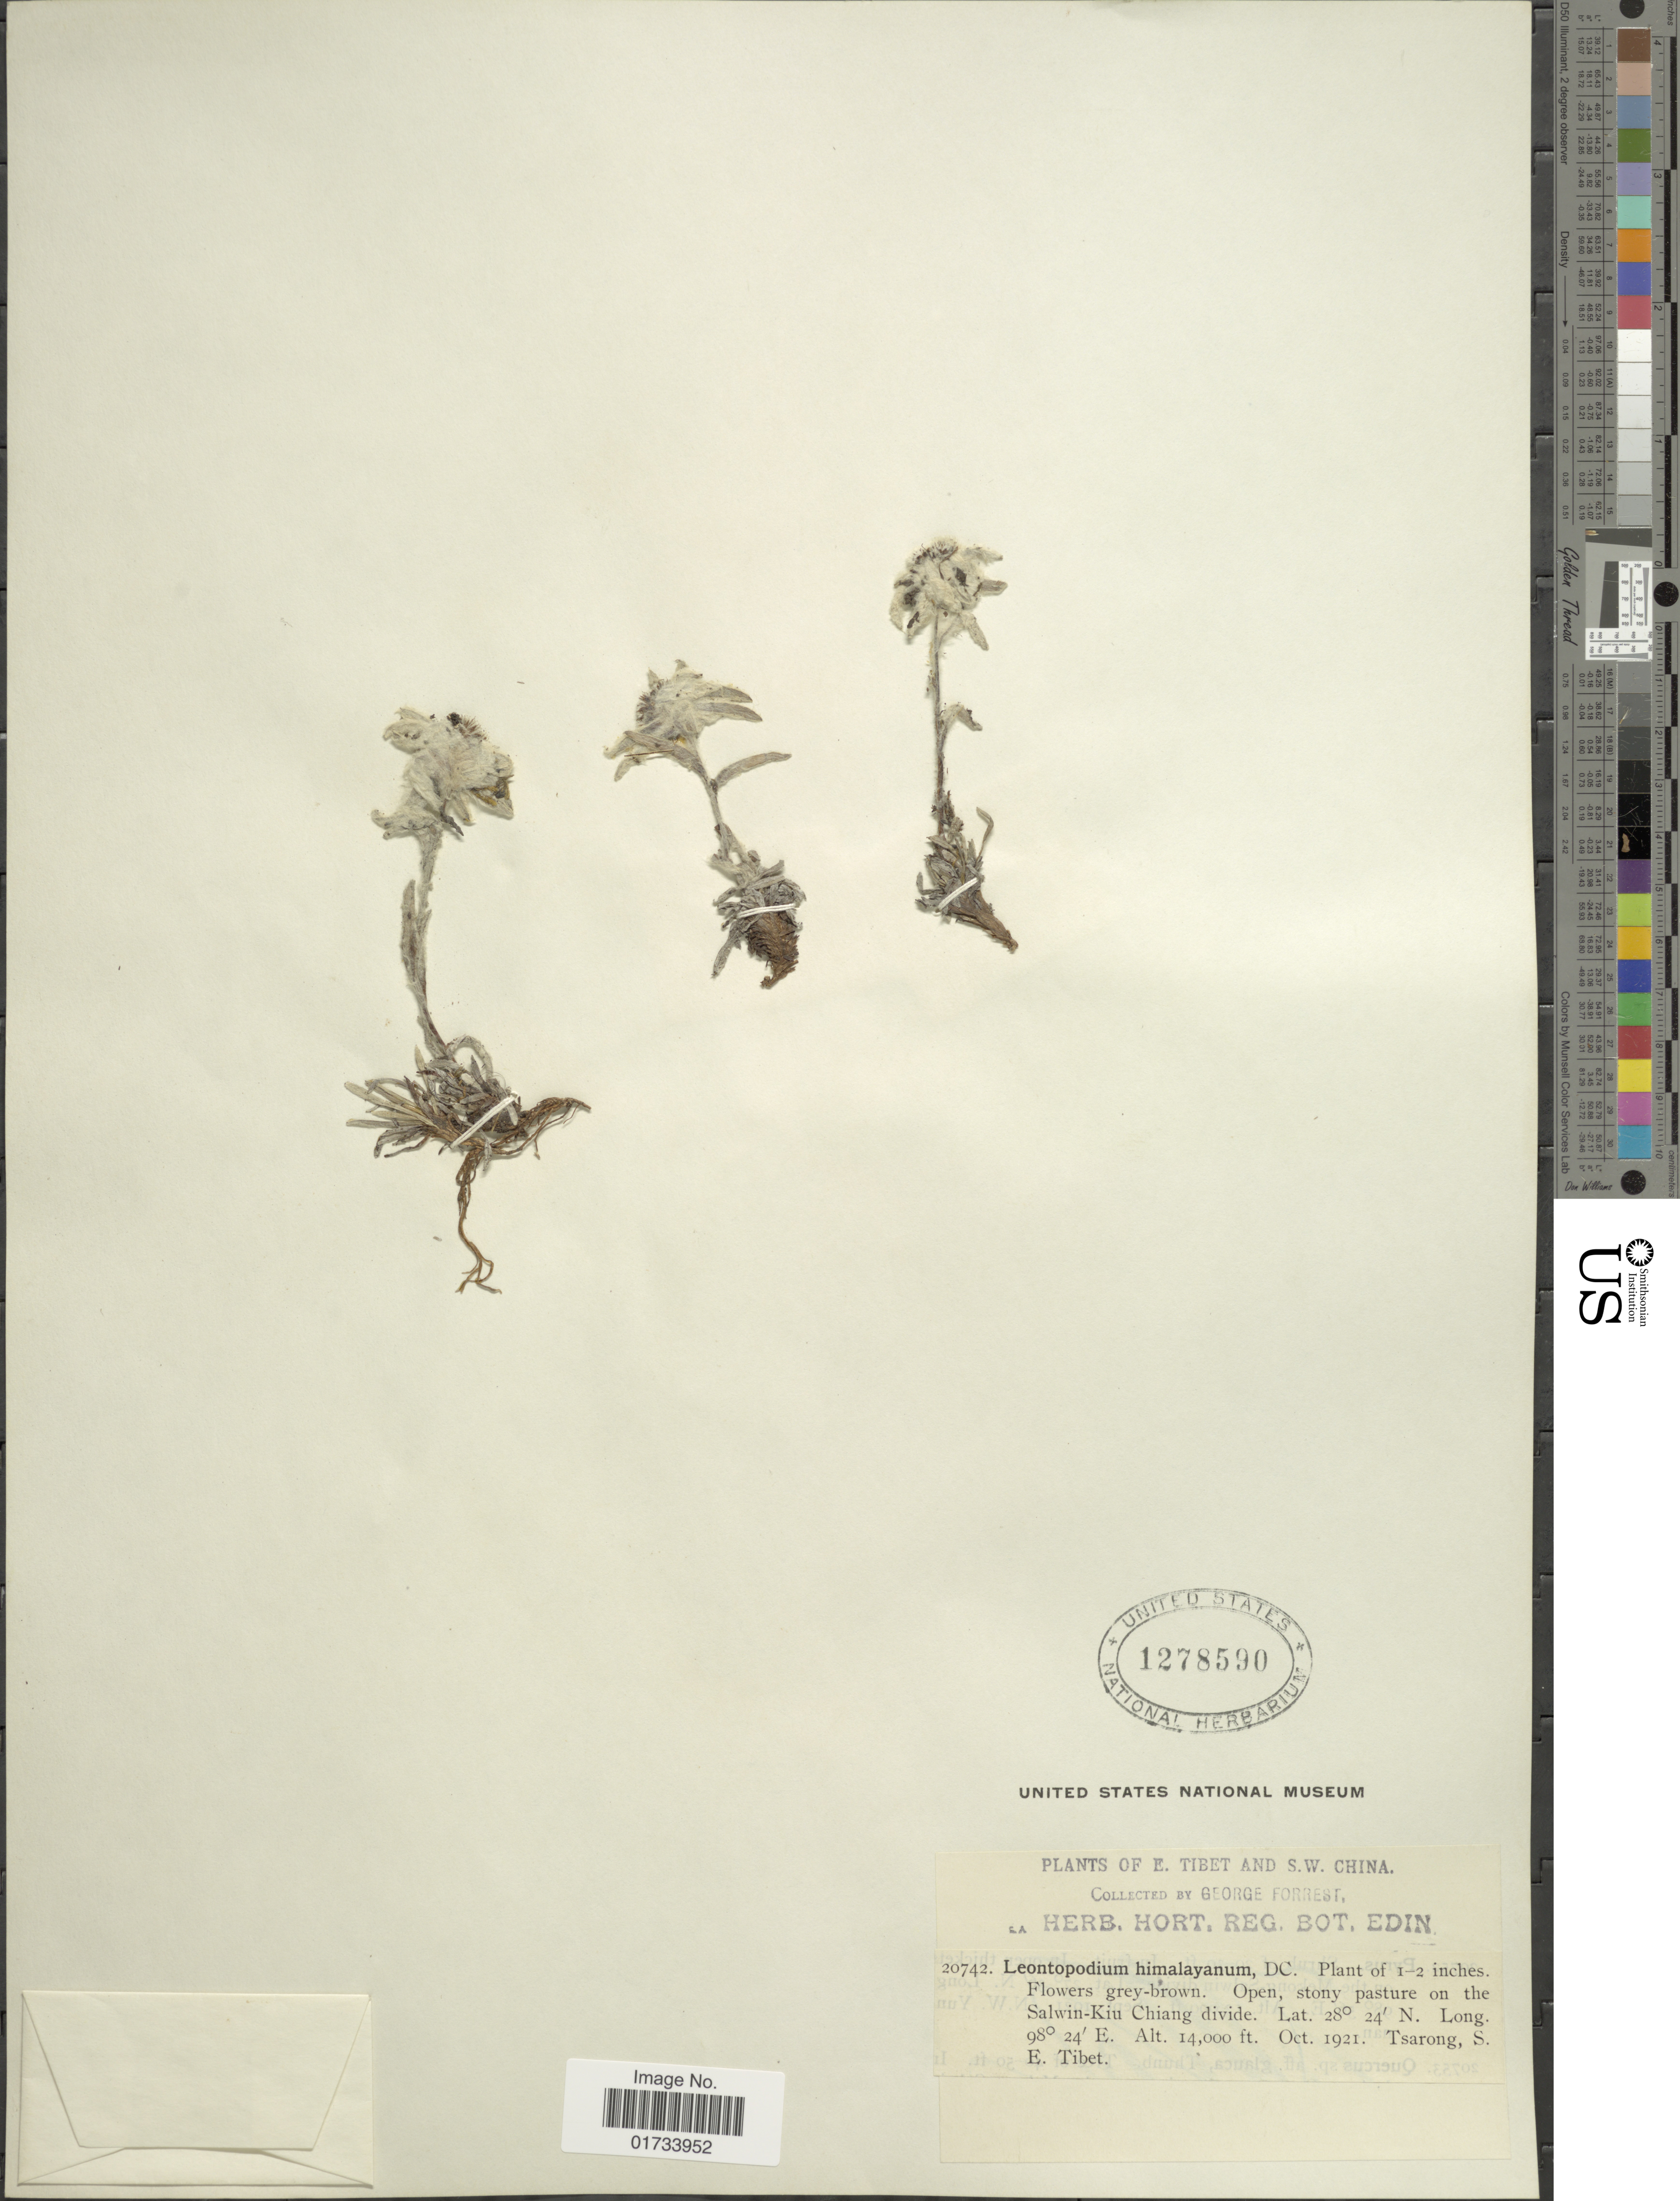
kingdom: Plantae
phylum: Tracheophyta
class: Magnoliopsida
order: Asterales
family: Asteraceae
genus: Leontopodium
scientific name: Leontopodium himalayanum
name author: DC.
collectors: G. Forrest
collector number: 20742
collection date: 1921-10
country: China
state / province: Xizang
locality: E. Tibet and S.W. China, open, stony pasture on the Salwin-Kiu Chiang divide, tsarong S.E. Tibet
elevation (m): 4267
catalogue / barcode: US 1278590